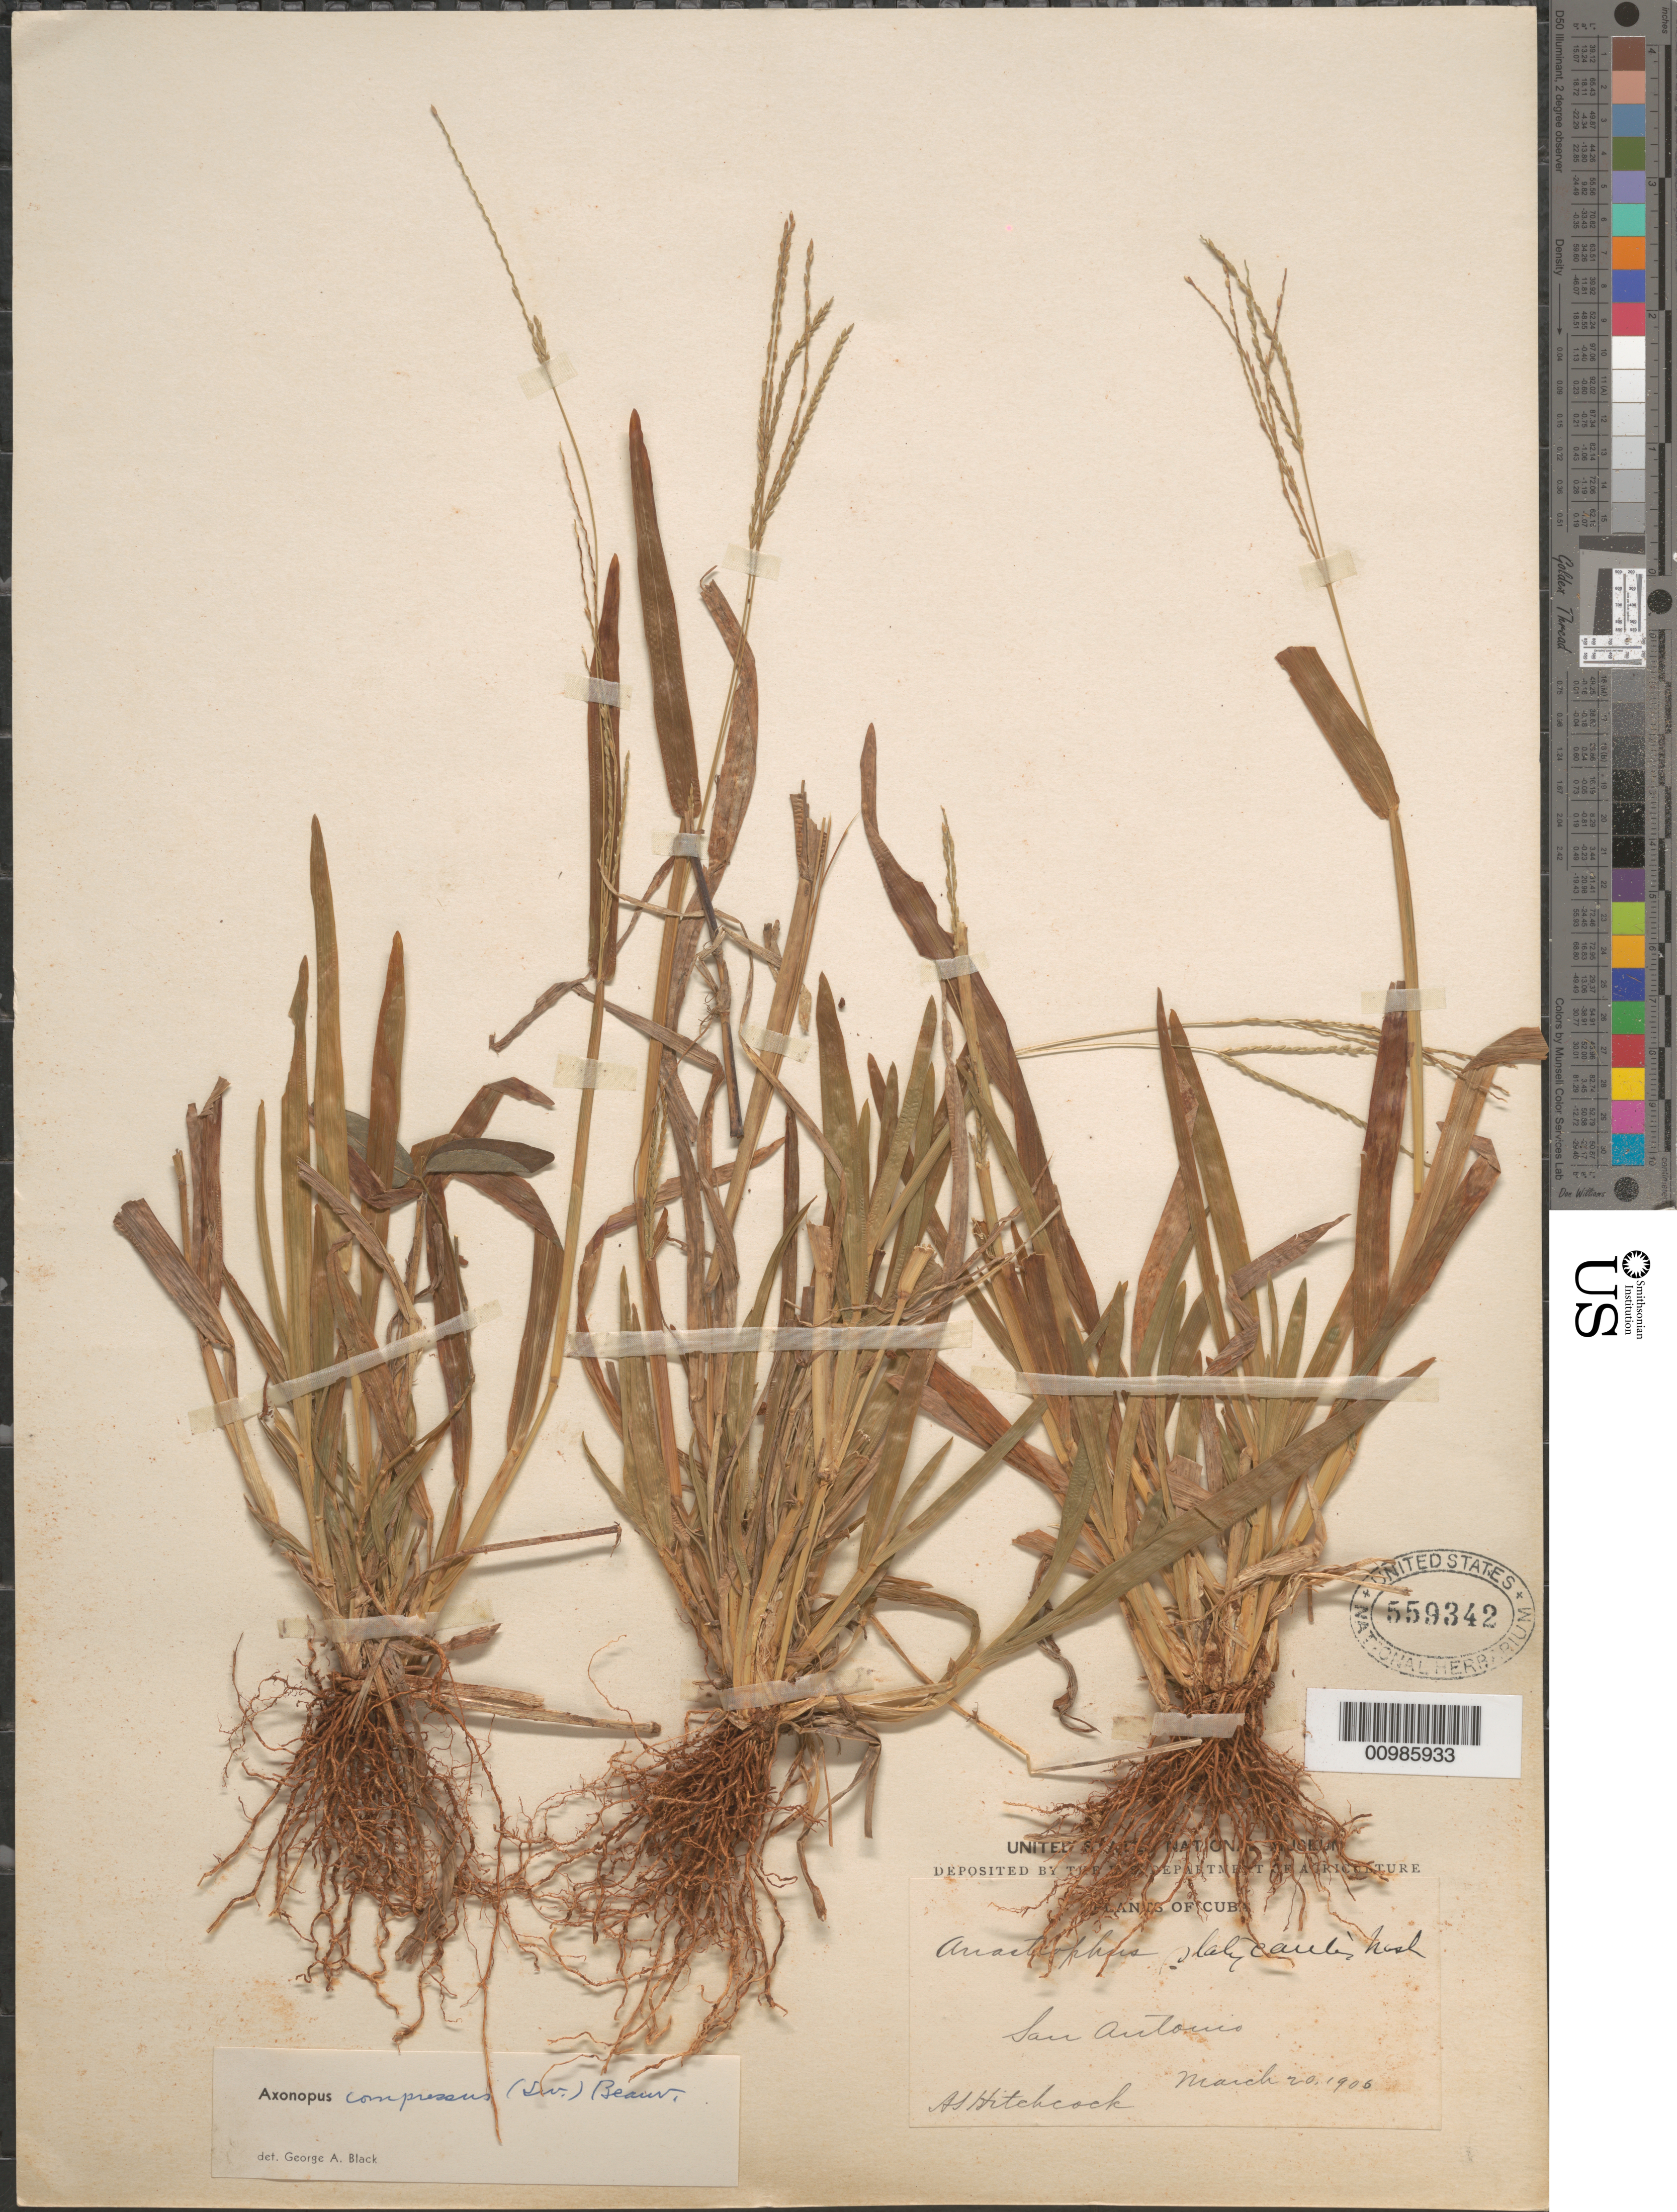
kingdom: Plantae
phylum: Tracheophyta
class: Liliopsida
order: Poales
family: Poaceae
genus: Axonopus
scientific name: Axonopus compressus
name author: (Sw.) P. Beauv.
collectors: A. S. Hitchcock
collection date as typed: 20 Mar 1906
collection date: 1906-03-20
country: Cuba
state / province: La Habana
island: Cuba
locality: San Antonio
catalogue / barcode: US 559342